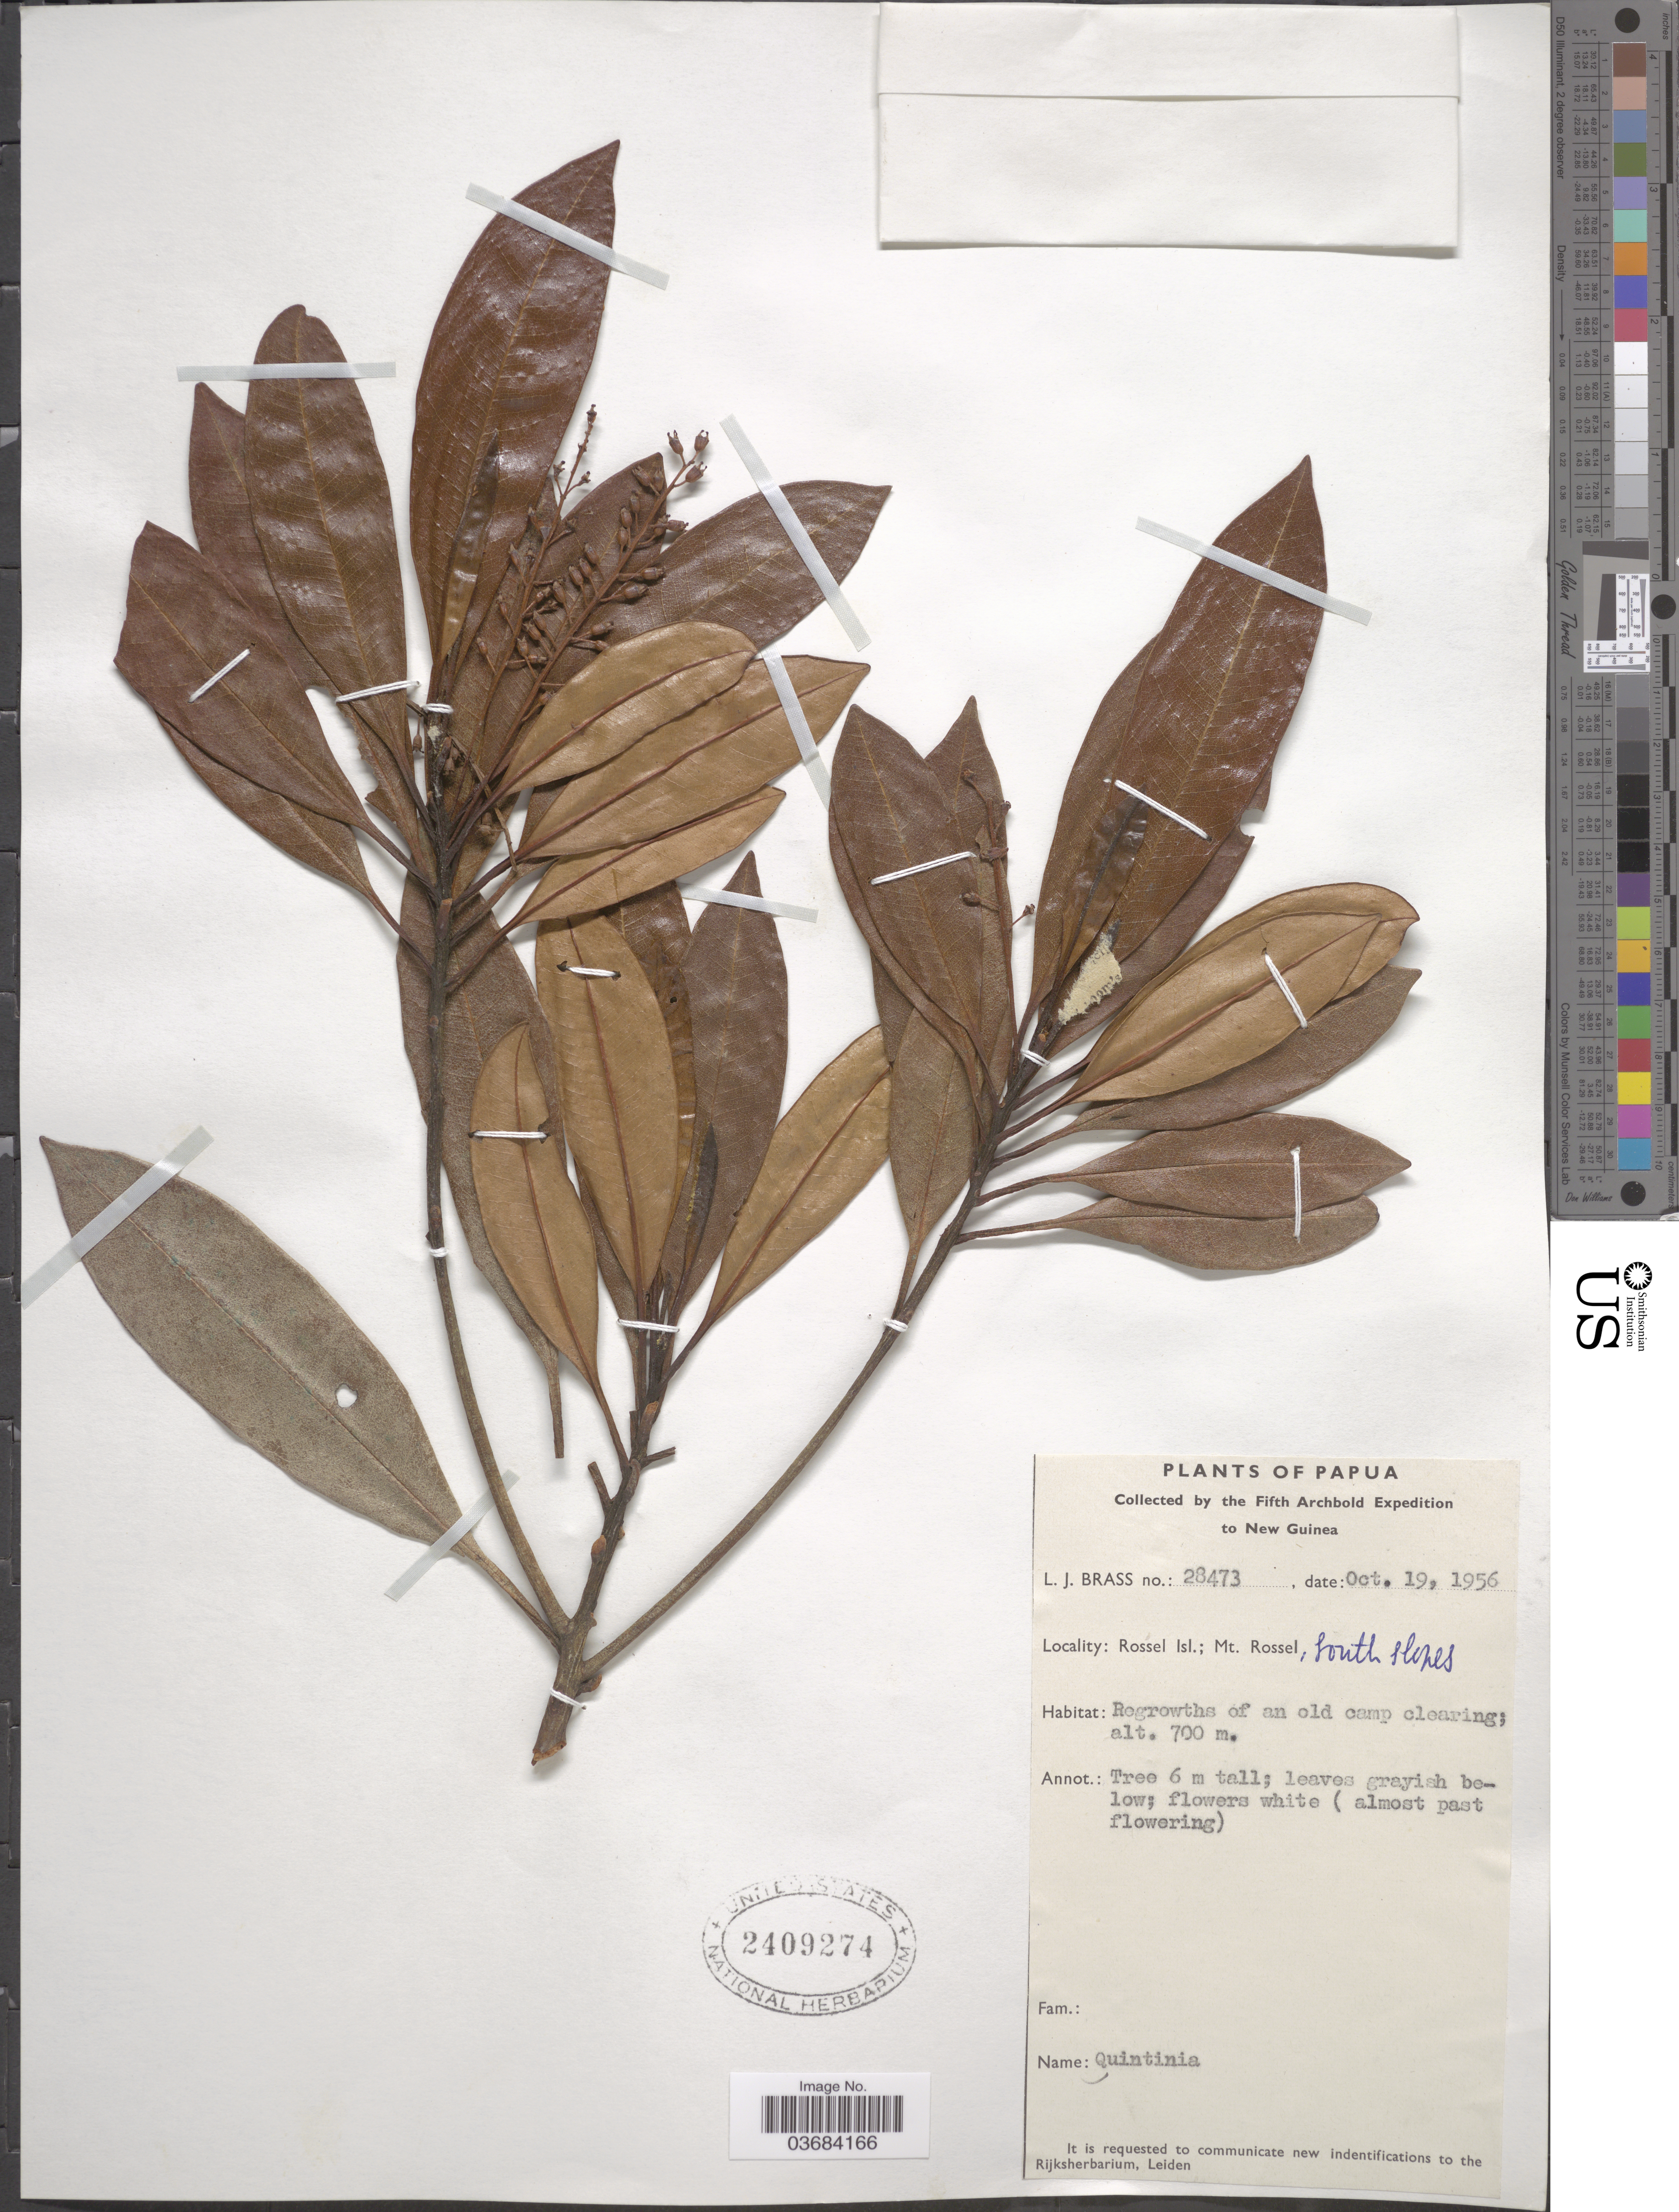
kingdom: Plantae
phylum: Tracheophyta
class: Magnoliopsida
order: Paracryphiales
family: Paracryphiaceae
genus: Quintinia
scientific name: Quintinia sp.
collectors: L. J. Brass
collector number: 28473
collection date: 1956-10-19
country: Papua New Guinea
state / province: Milne Bay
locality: Papua. Fifth Archbold Expedition to New Guinea. Rossel Isl.; Mt. Rossel, South slopes.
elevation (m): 700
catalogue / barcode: US 2409274